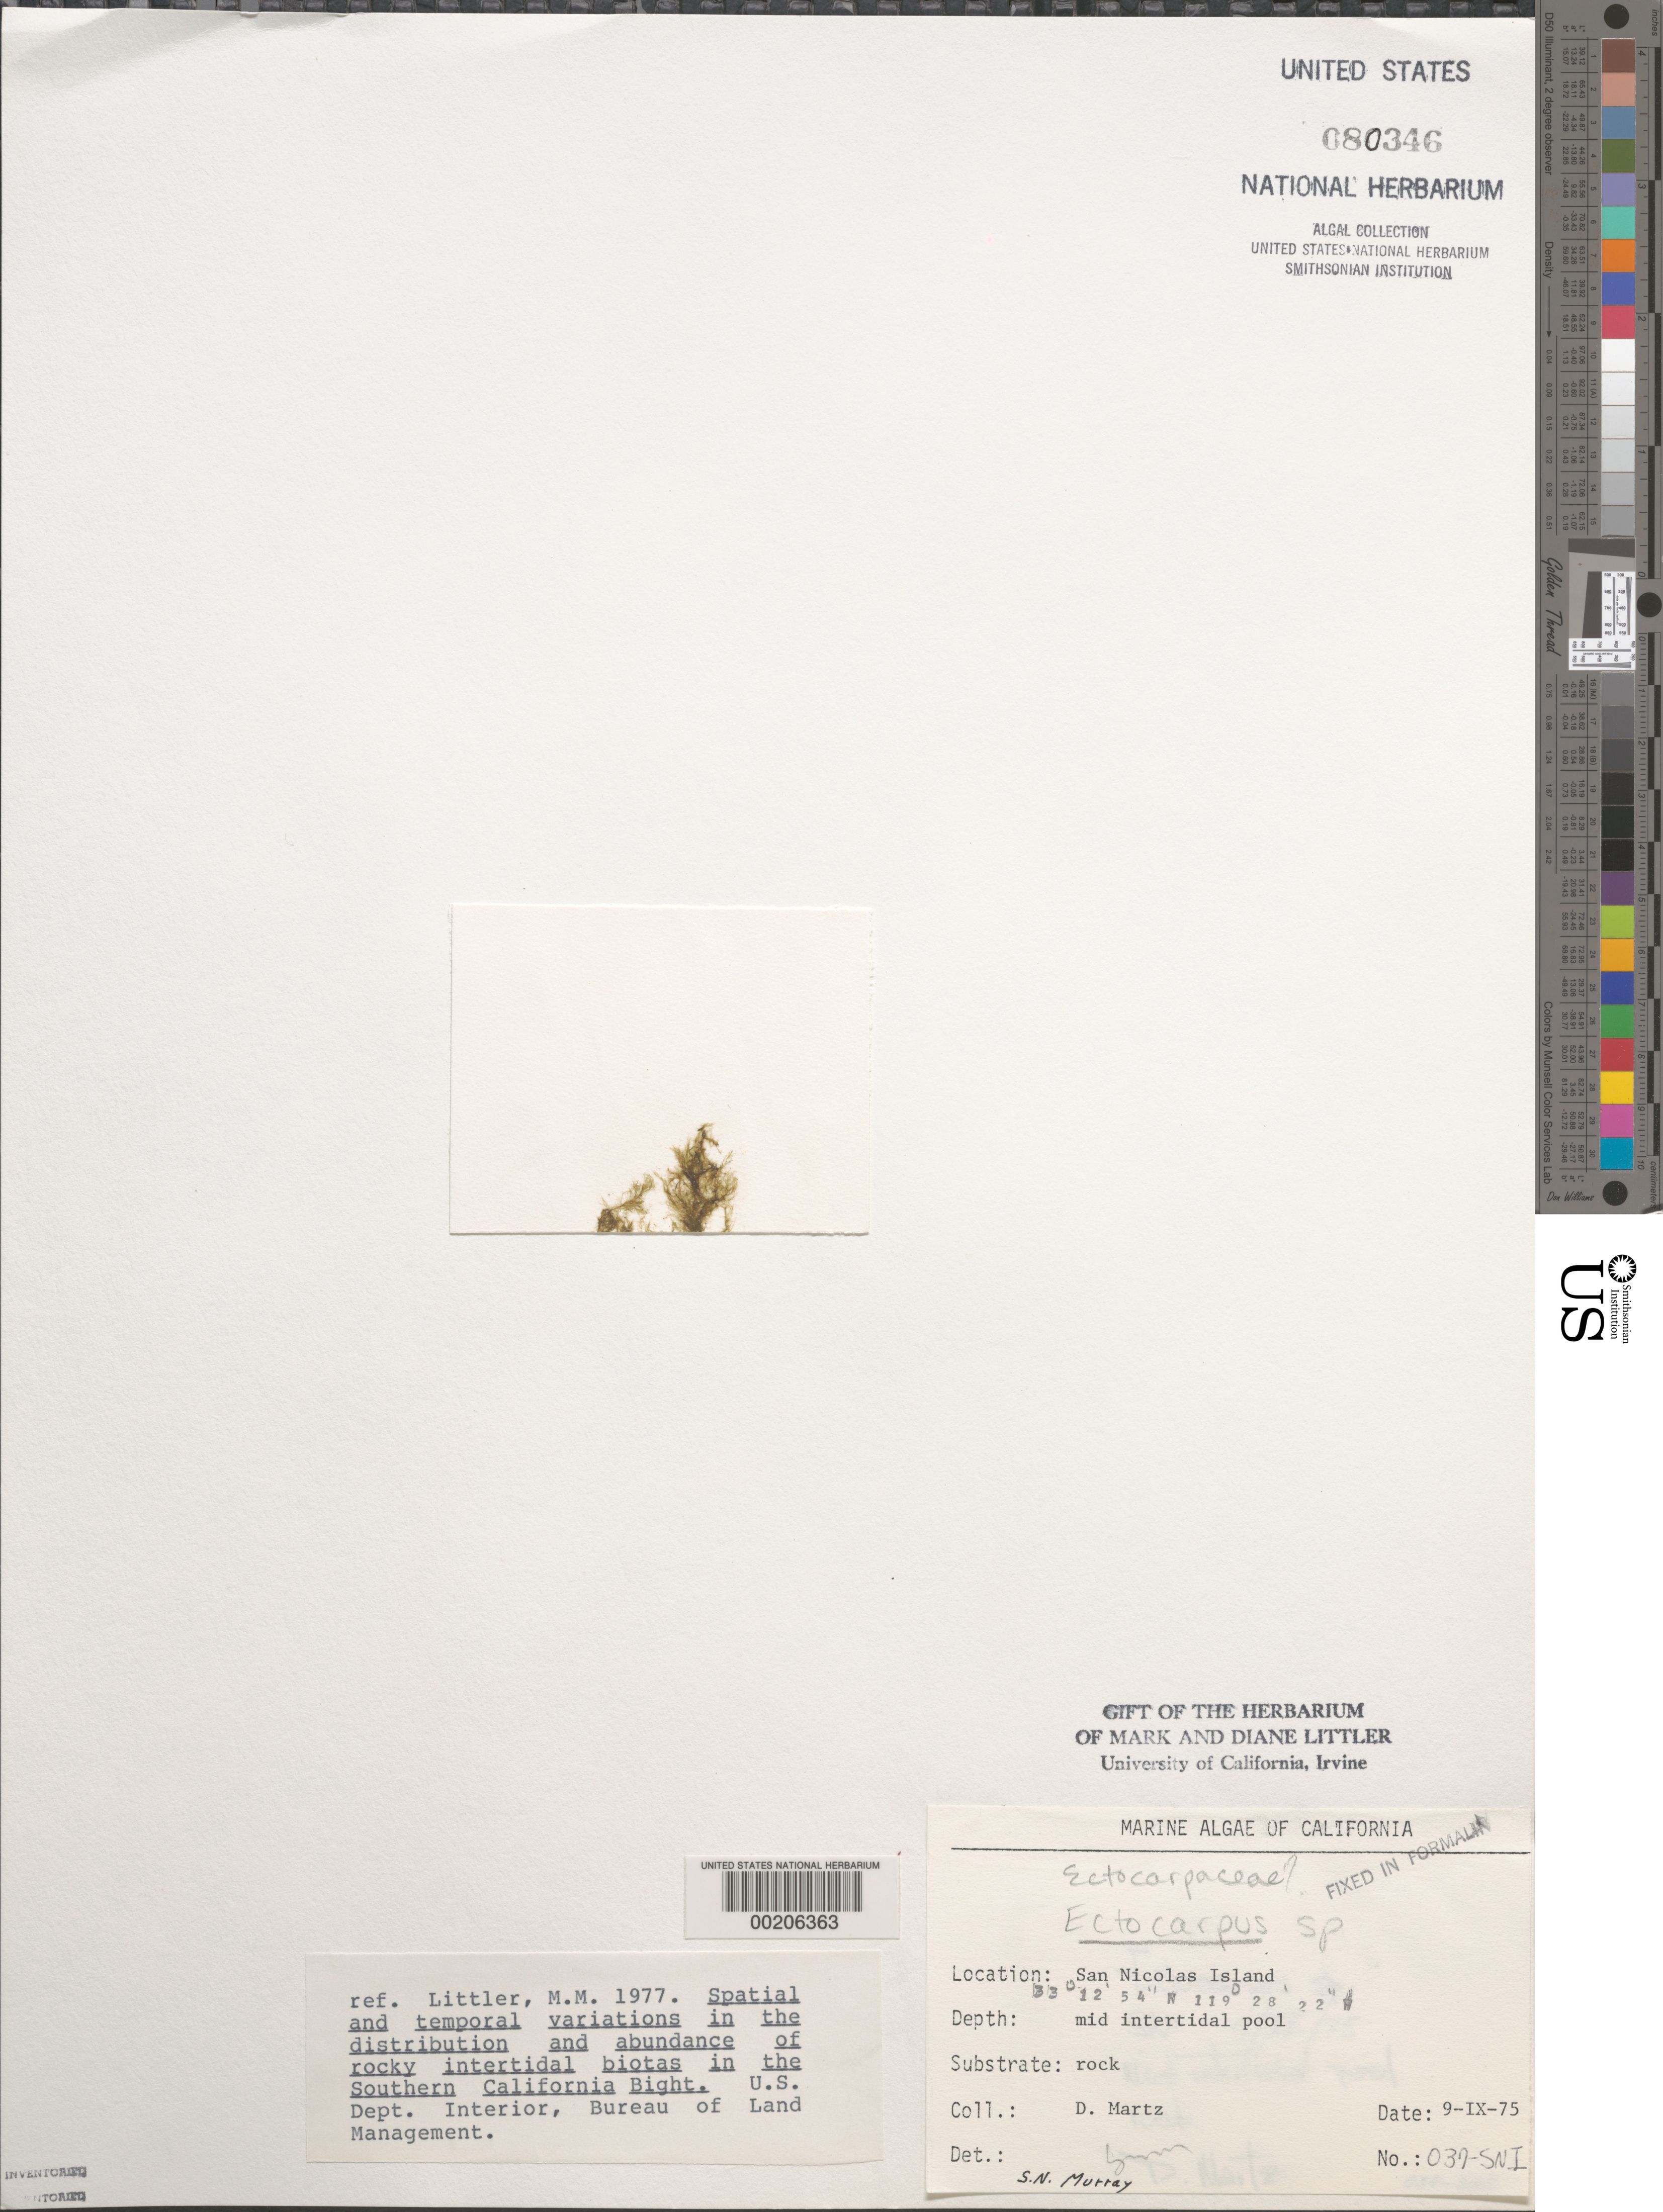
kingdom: Chromista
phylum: Ochrophyta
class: Phaeophyceae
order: Ectocarpales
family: Ectocarpaceae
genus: Ectocarpus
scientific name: Ectocarpus sp.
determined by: Murray, S. N.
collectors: D. Martz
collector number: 037-sni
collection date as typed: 09 Sep 1975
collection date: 1975-09-09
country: United States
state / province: California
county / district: Ventura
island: San Nicolas Island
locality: Dutch Harbor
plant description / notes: BLM-SOCALBIGHT Rocky Intertidal Survey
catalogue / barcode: US 80346